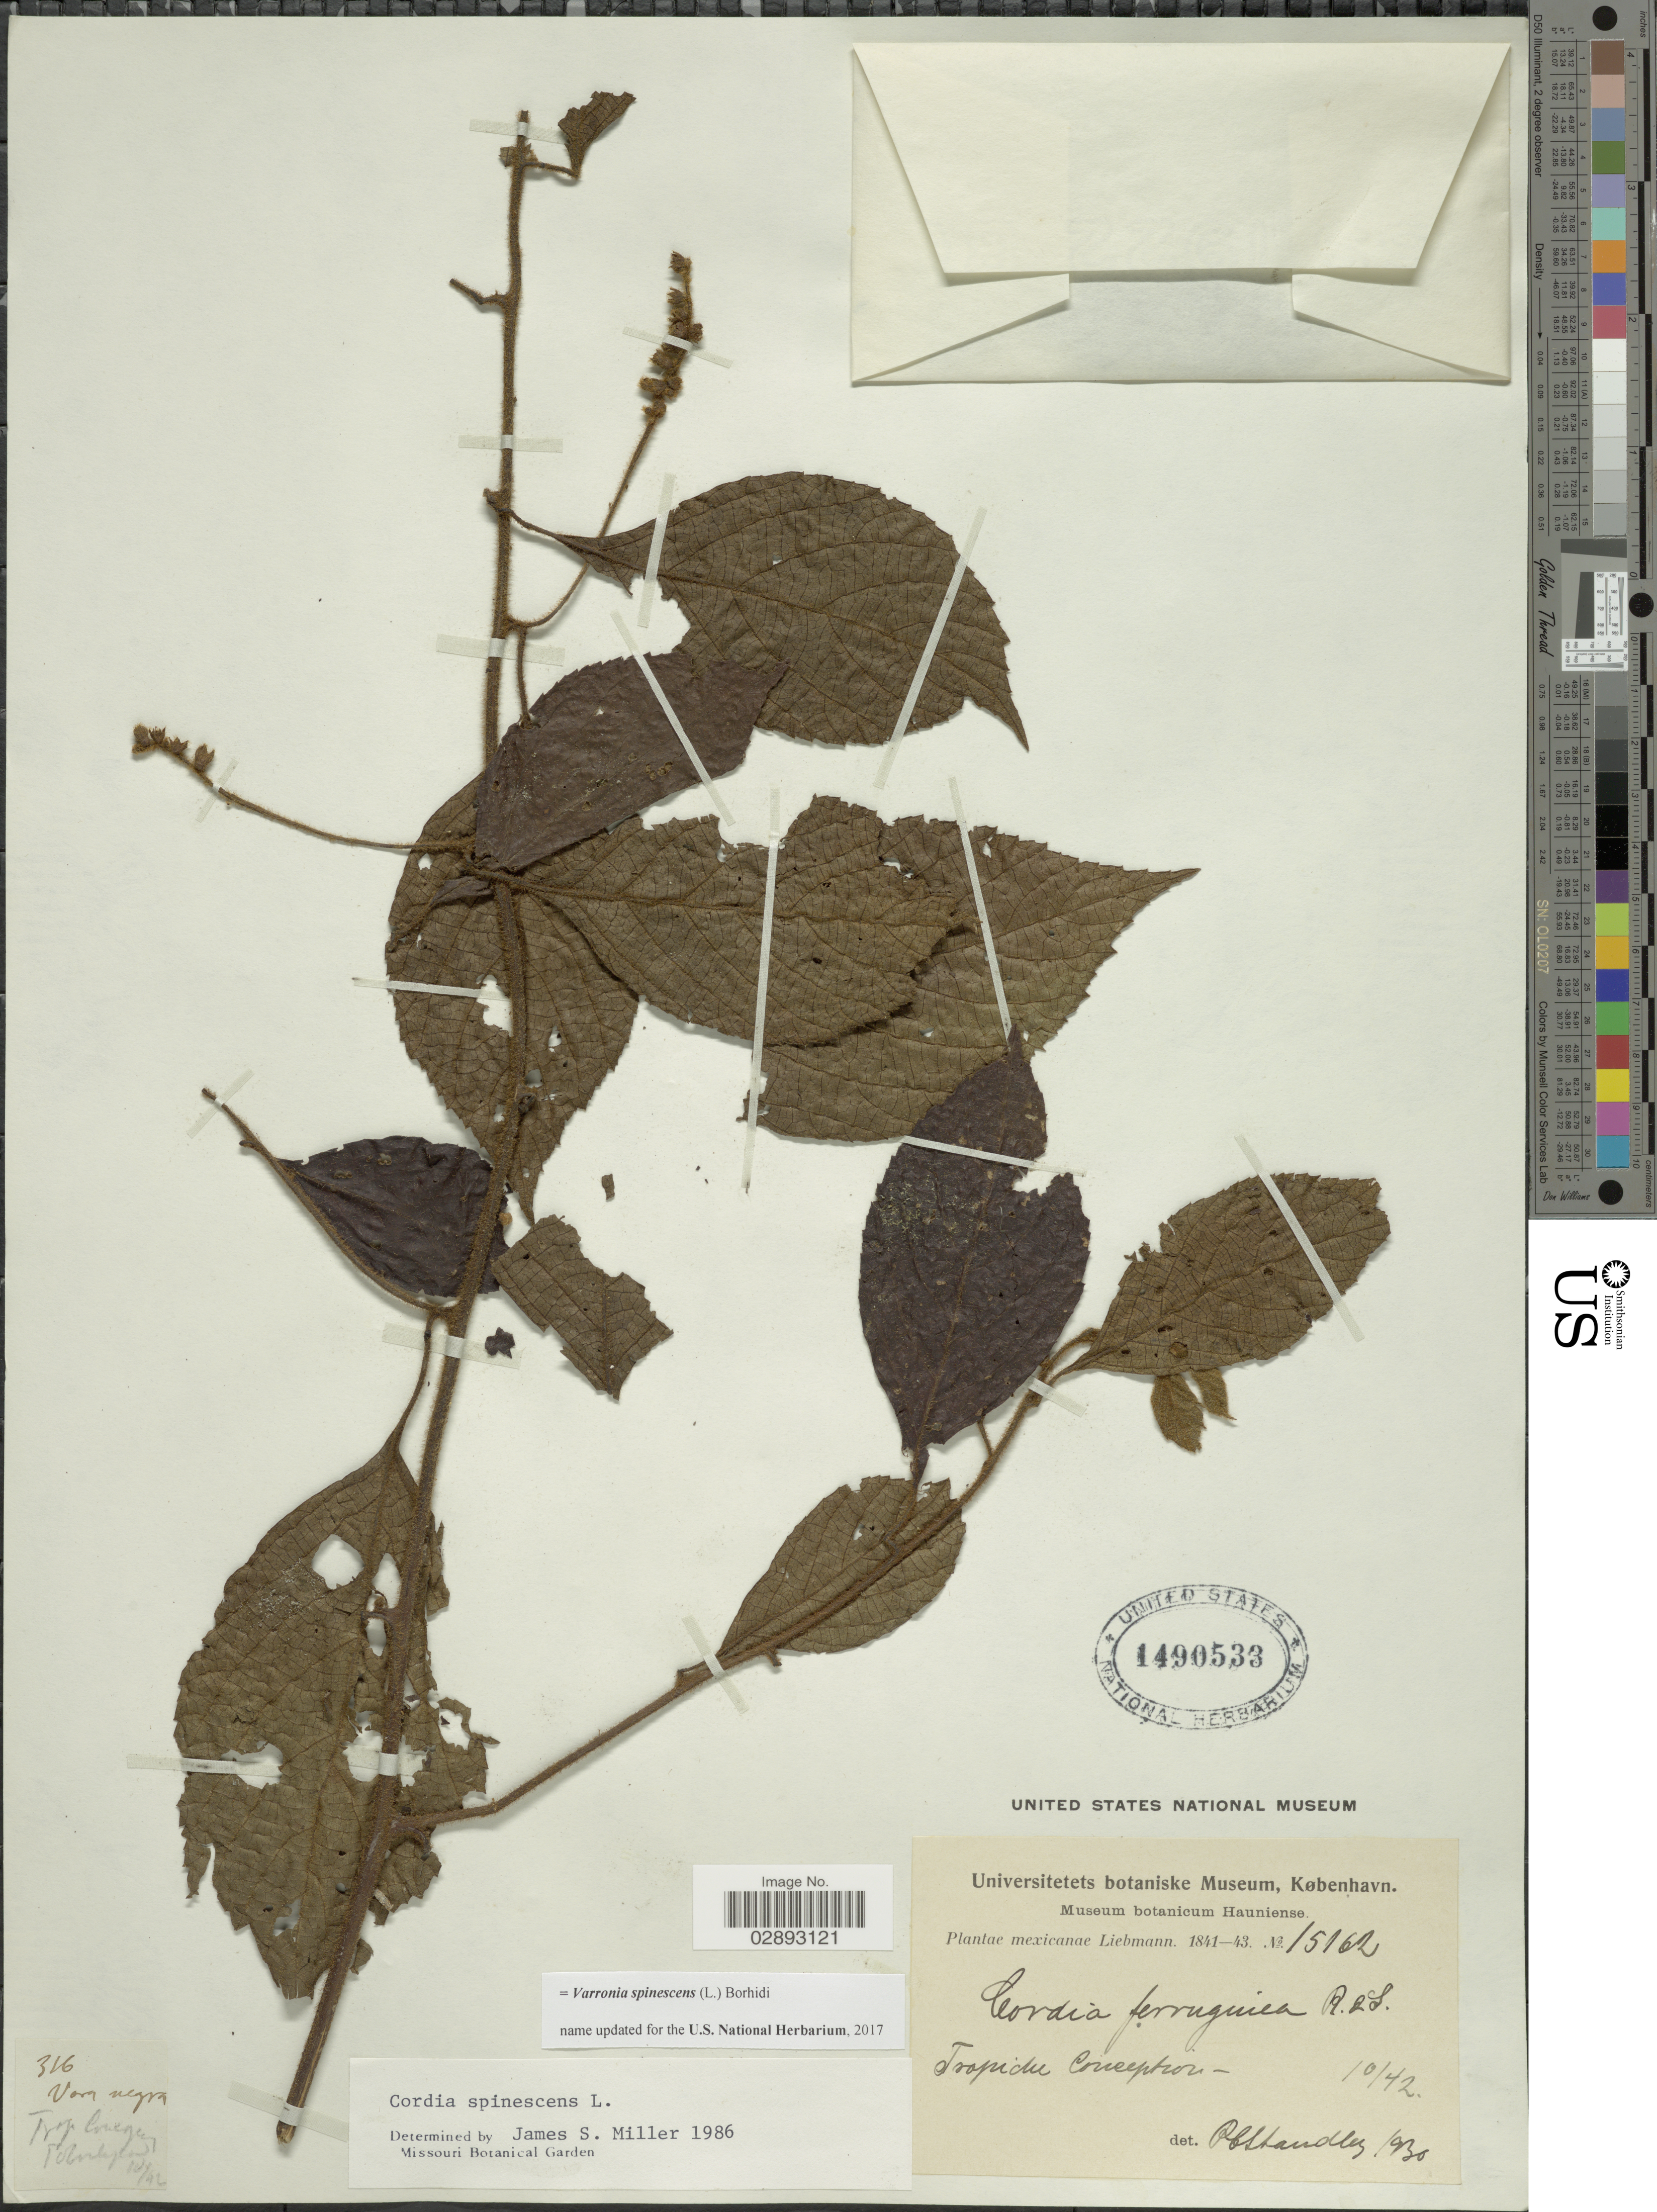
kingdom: Plantae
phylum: Tracheophyta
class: Magnoliopsida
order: Boraginales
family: Cordiaceae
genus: Varronia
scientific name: Varronia spinescens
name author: (L.) Borhidi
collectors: Liebmann, --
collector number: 15162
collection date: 1842-10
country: Mexico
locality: Tropiche Conception.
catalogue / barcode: US 1490533